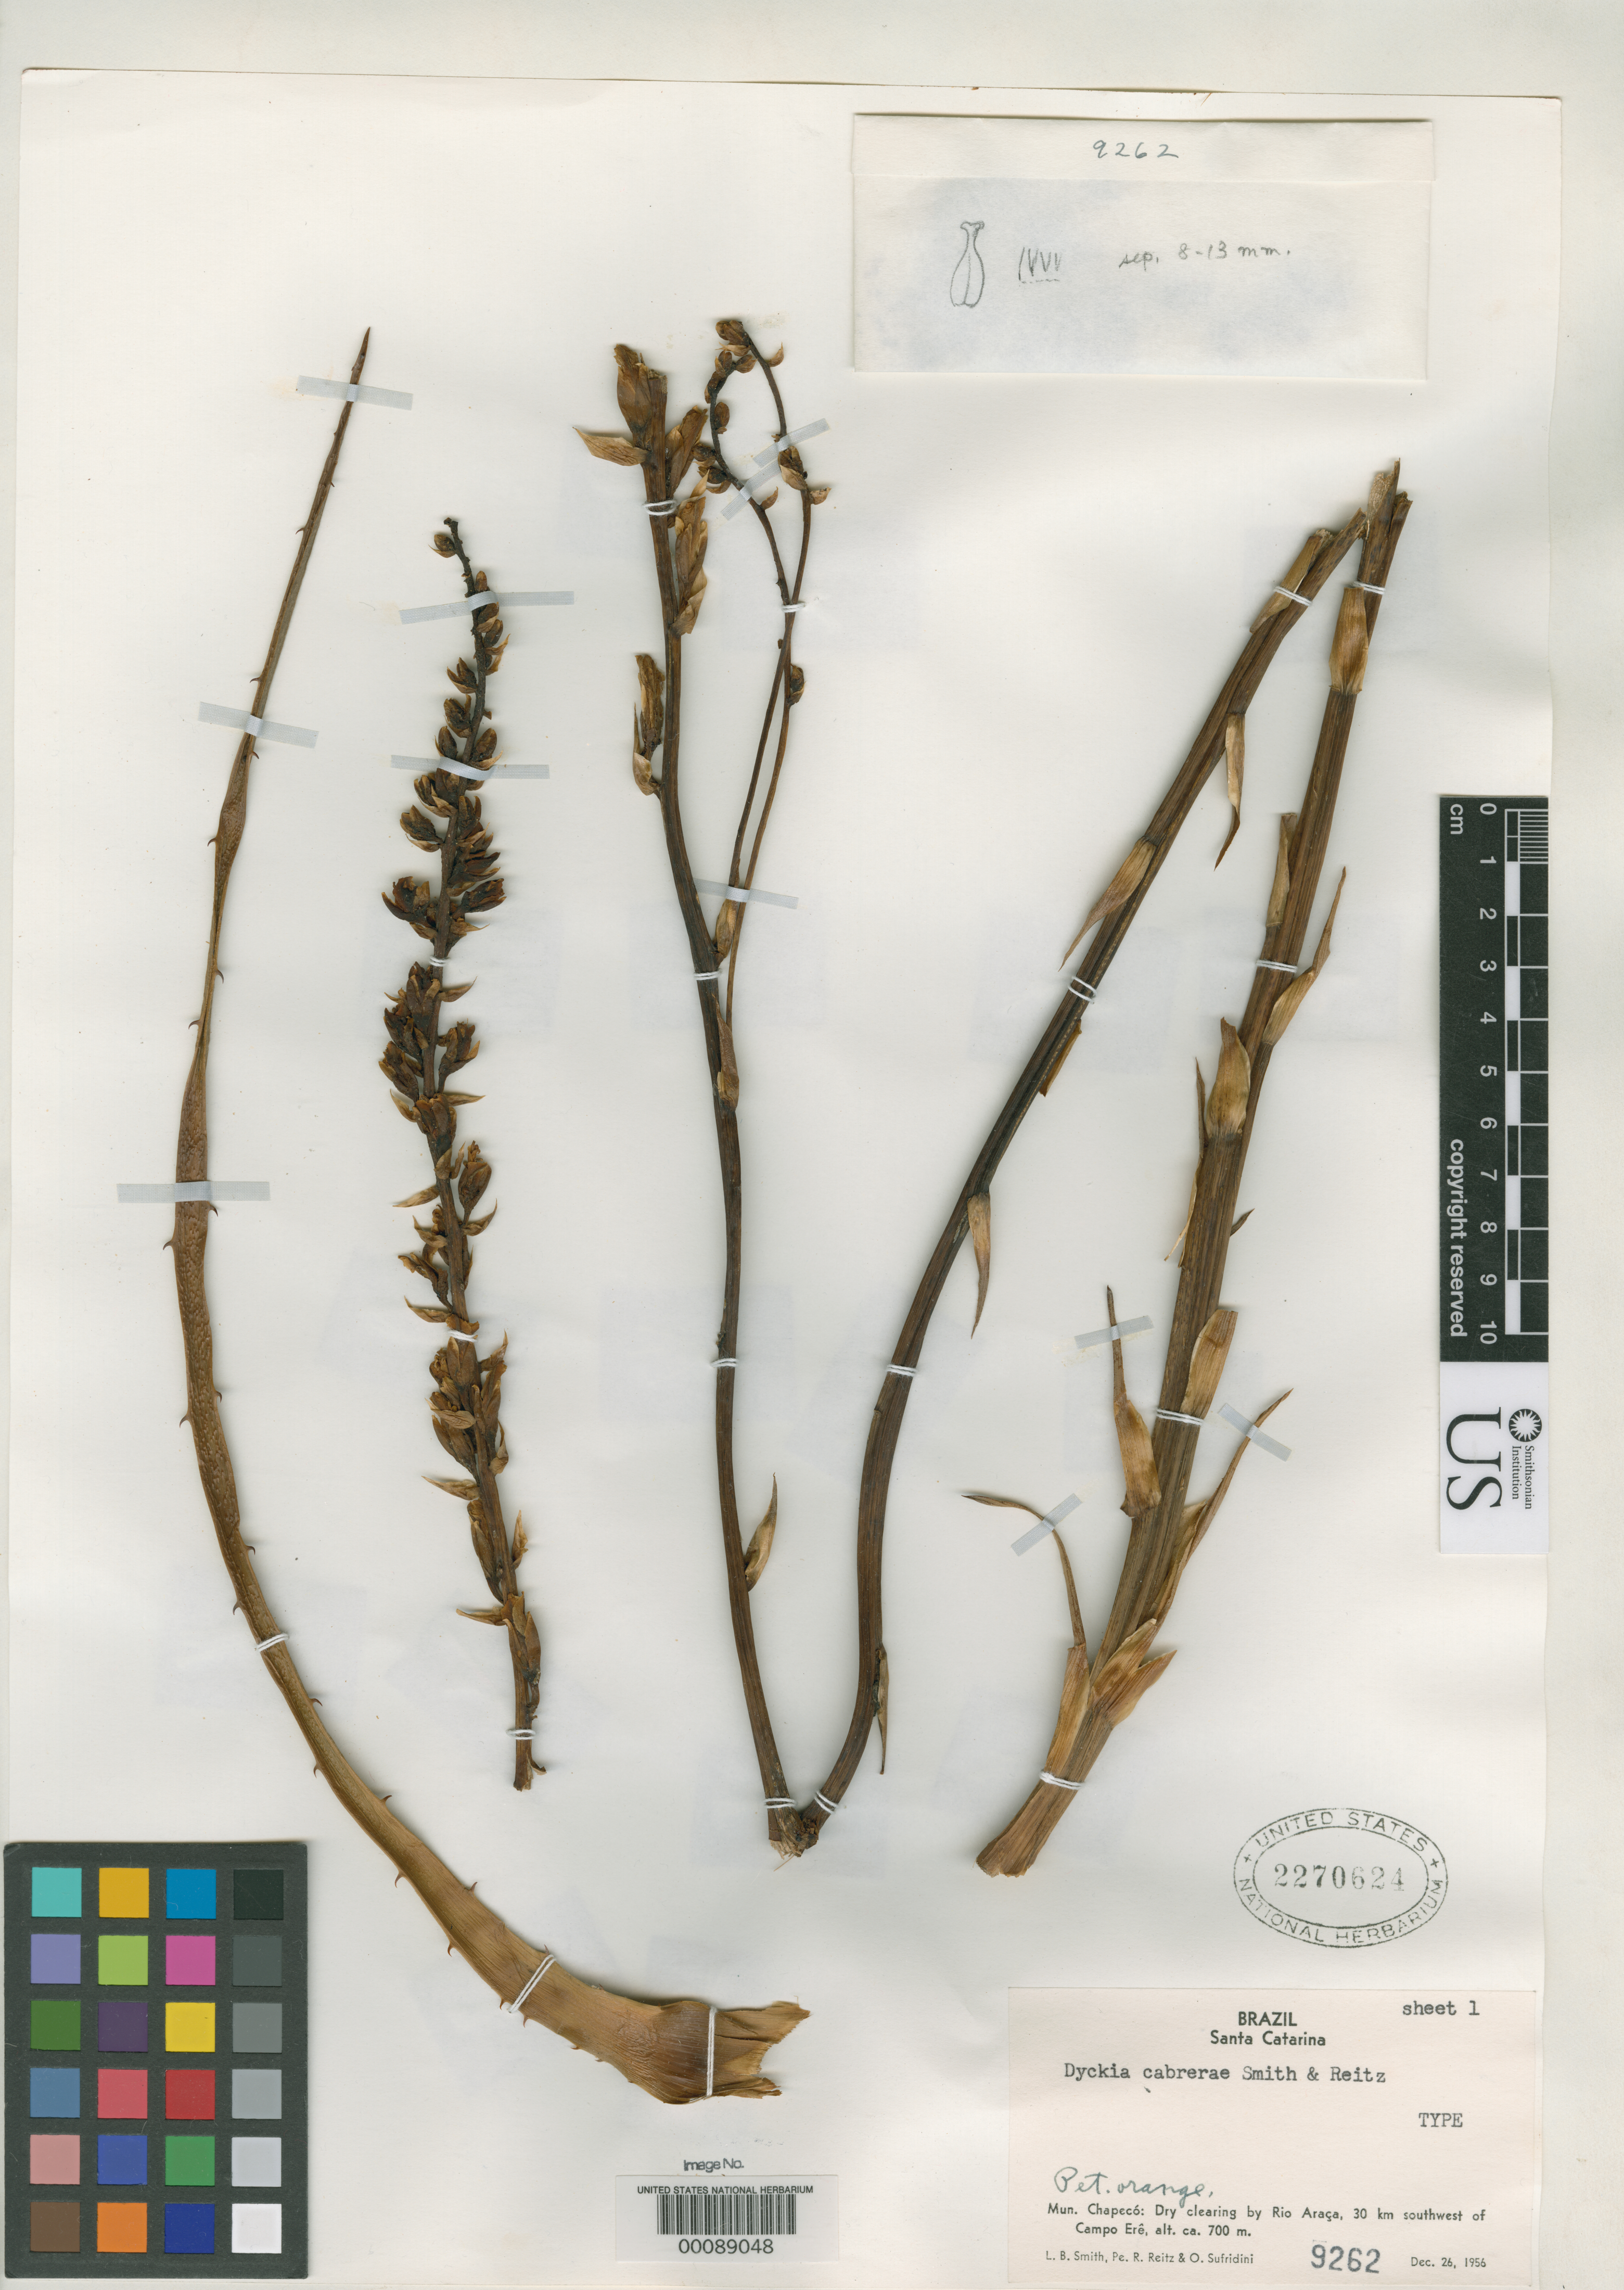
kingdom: Plantae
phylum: Tracheophyta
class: Liliopsida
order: Poales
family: Bromeliaceae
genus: Dyckia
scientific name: Dyckia cabrerae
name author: L.B. Sm. & Reitz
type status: Holotype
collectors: L. Smith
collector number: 9262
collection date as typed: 26 Dec 1956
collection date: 1956-12-26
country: Brazil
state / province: Santa Catarina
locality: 30 km southwest of Campo Ere, Rio Araca, Mun. Chapeco.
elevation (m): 700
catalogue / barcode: US 2270624